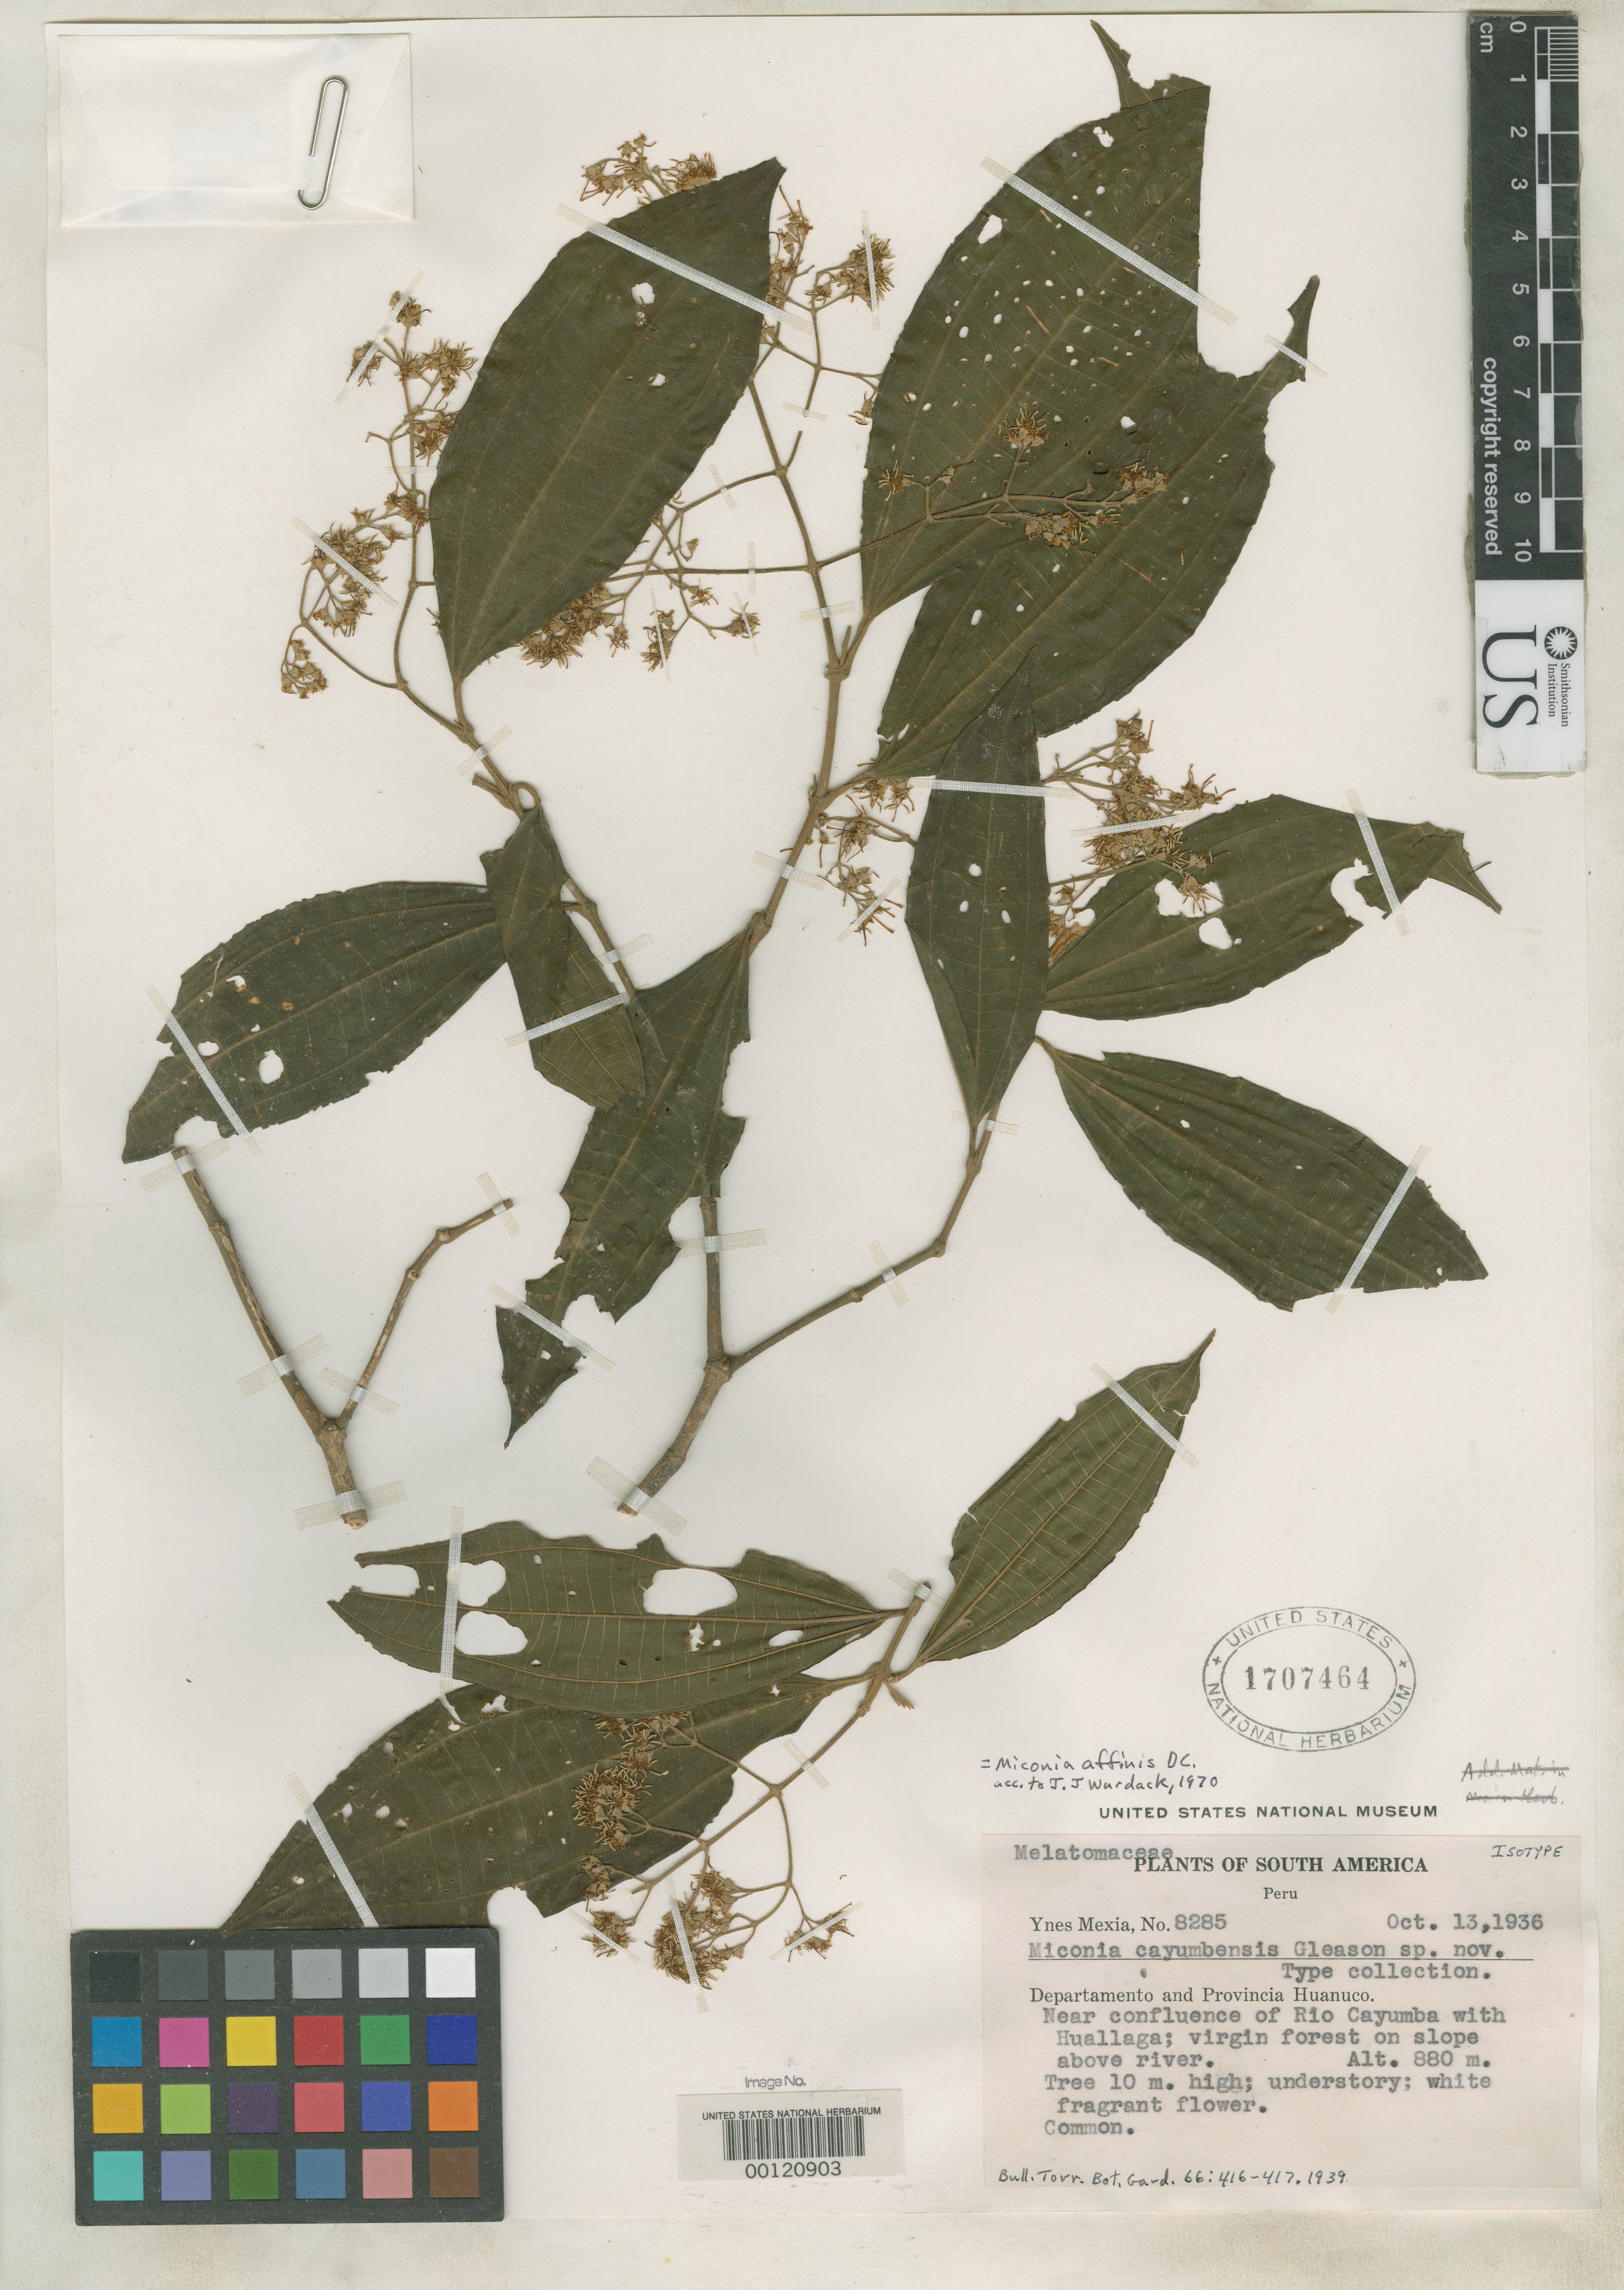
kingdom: Plantae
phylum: Tracheophyta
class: Magnoliopsida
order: Myrtales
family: Melastomataceae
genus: Miconia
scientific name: Miconia cayumbensis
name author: Gleason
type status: Isotype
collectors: Y. Mexia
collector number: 8285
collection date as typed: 13 Oct 1936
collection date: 1936-10-13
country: Peru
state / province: Huánuco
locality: near confluence of Río Cayumba with Huallaga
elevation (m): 880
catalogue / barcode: US 1707464